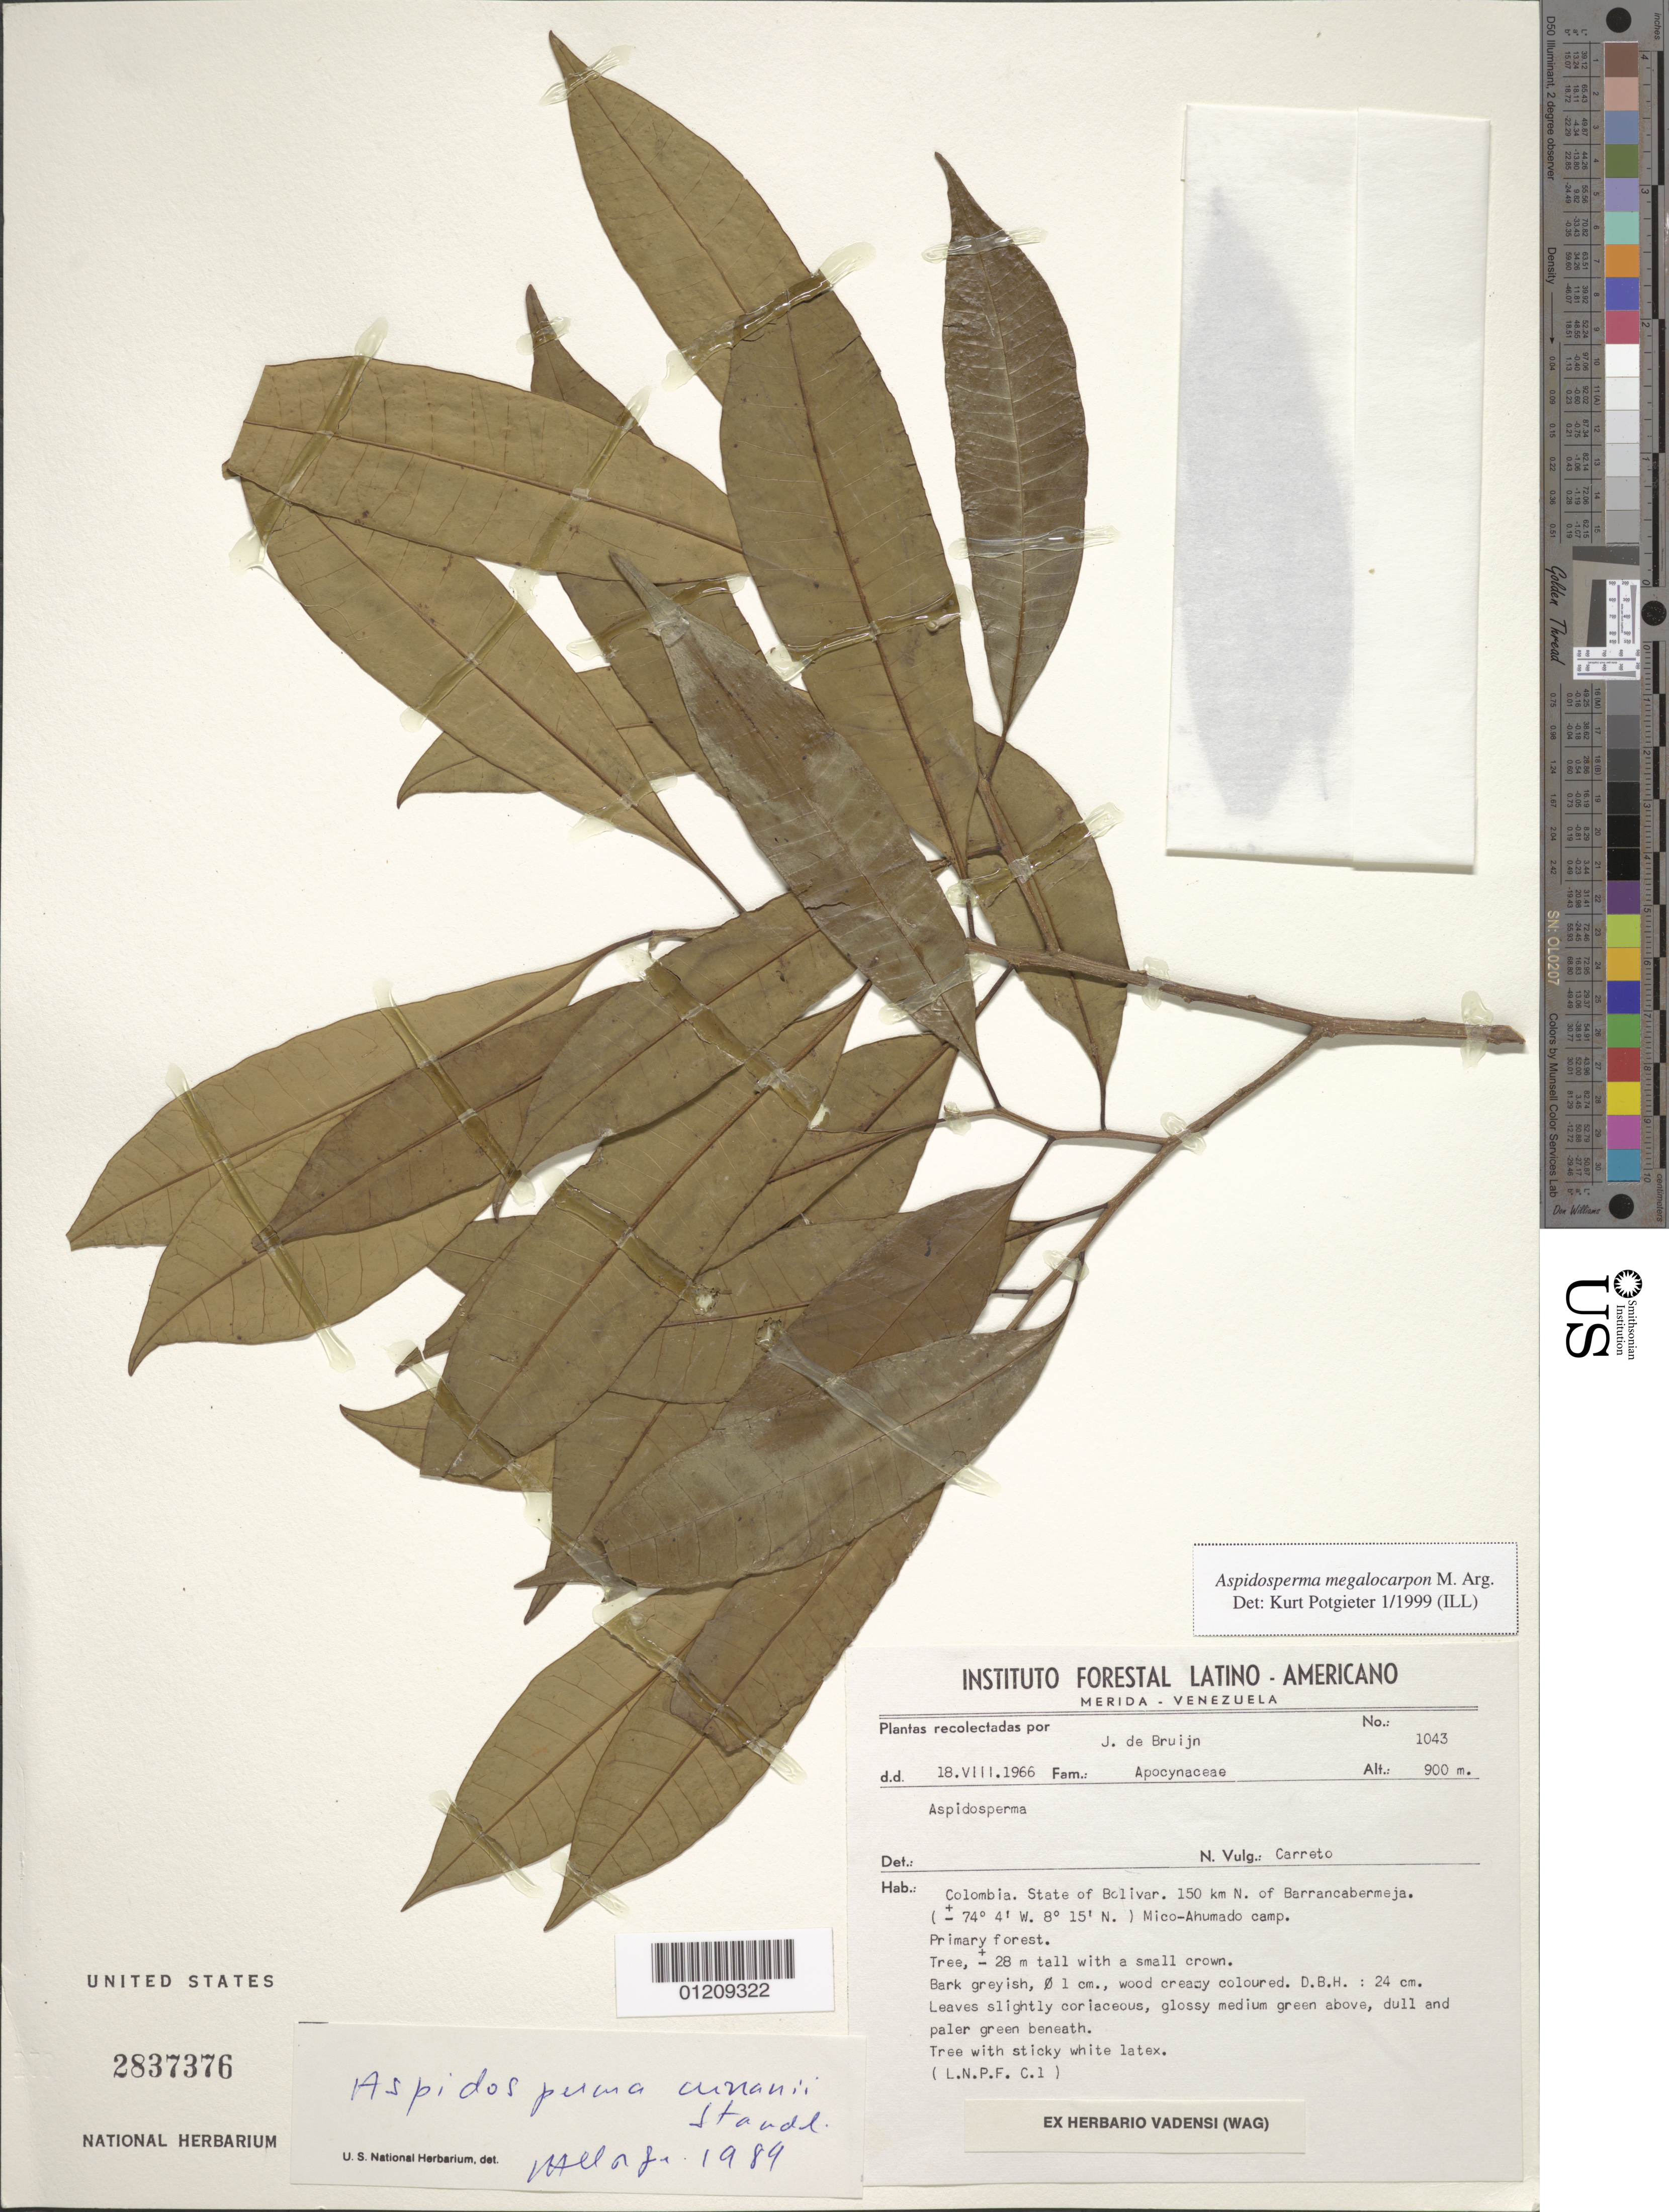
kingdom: Plantae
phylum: Tracheophyta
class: Magnoliopsida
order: Gentianales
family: Apocynaceae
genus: Aspidosperma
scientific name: Aspidosperma megalocarpon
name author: Müll. Arg.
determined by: Potgieter, K.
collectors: J. Bruijn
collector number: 1043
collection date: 1966-08-18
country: Colombia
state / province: Bolívar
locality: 150 km N of Barrancabermeja, Mico-Ahumado camp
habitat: Primary forest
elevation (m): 900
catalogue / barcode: US 2837376